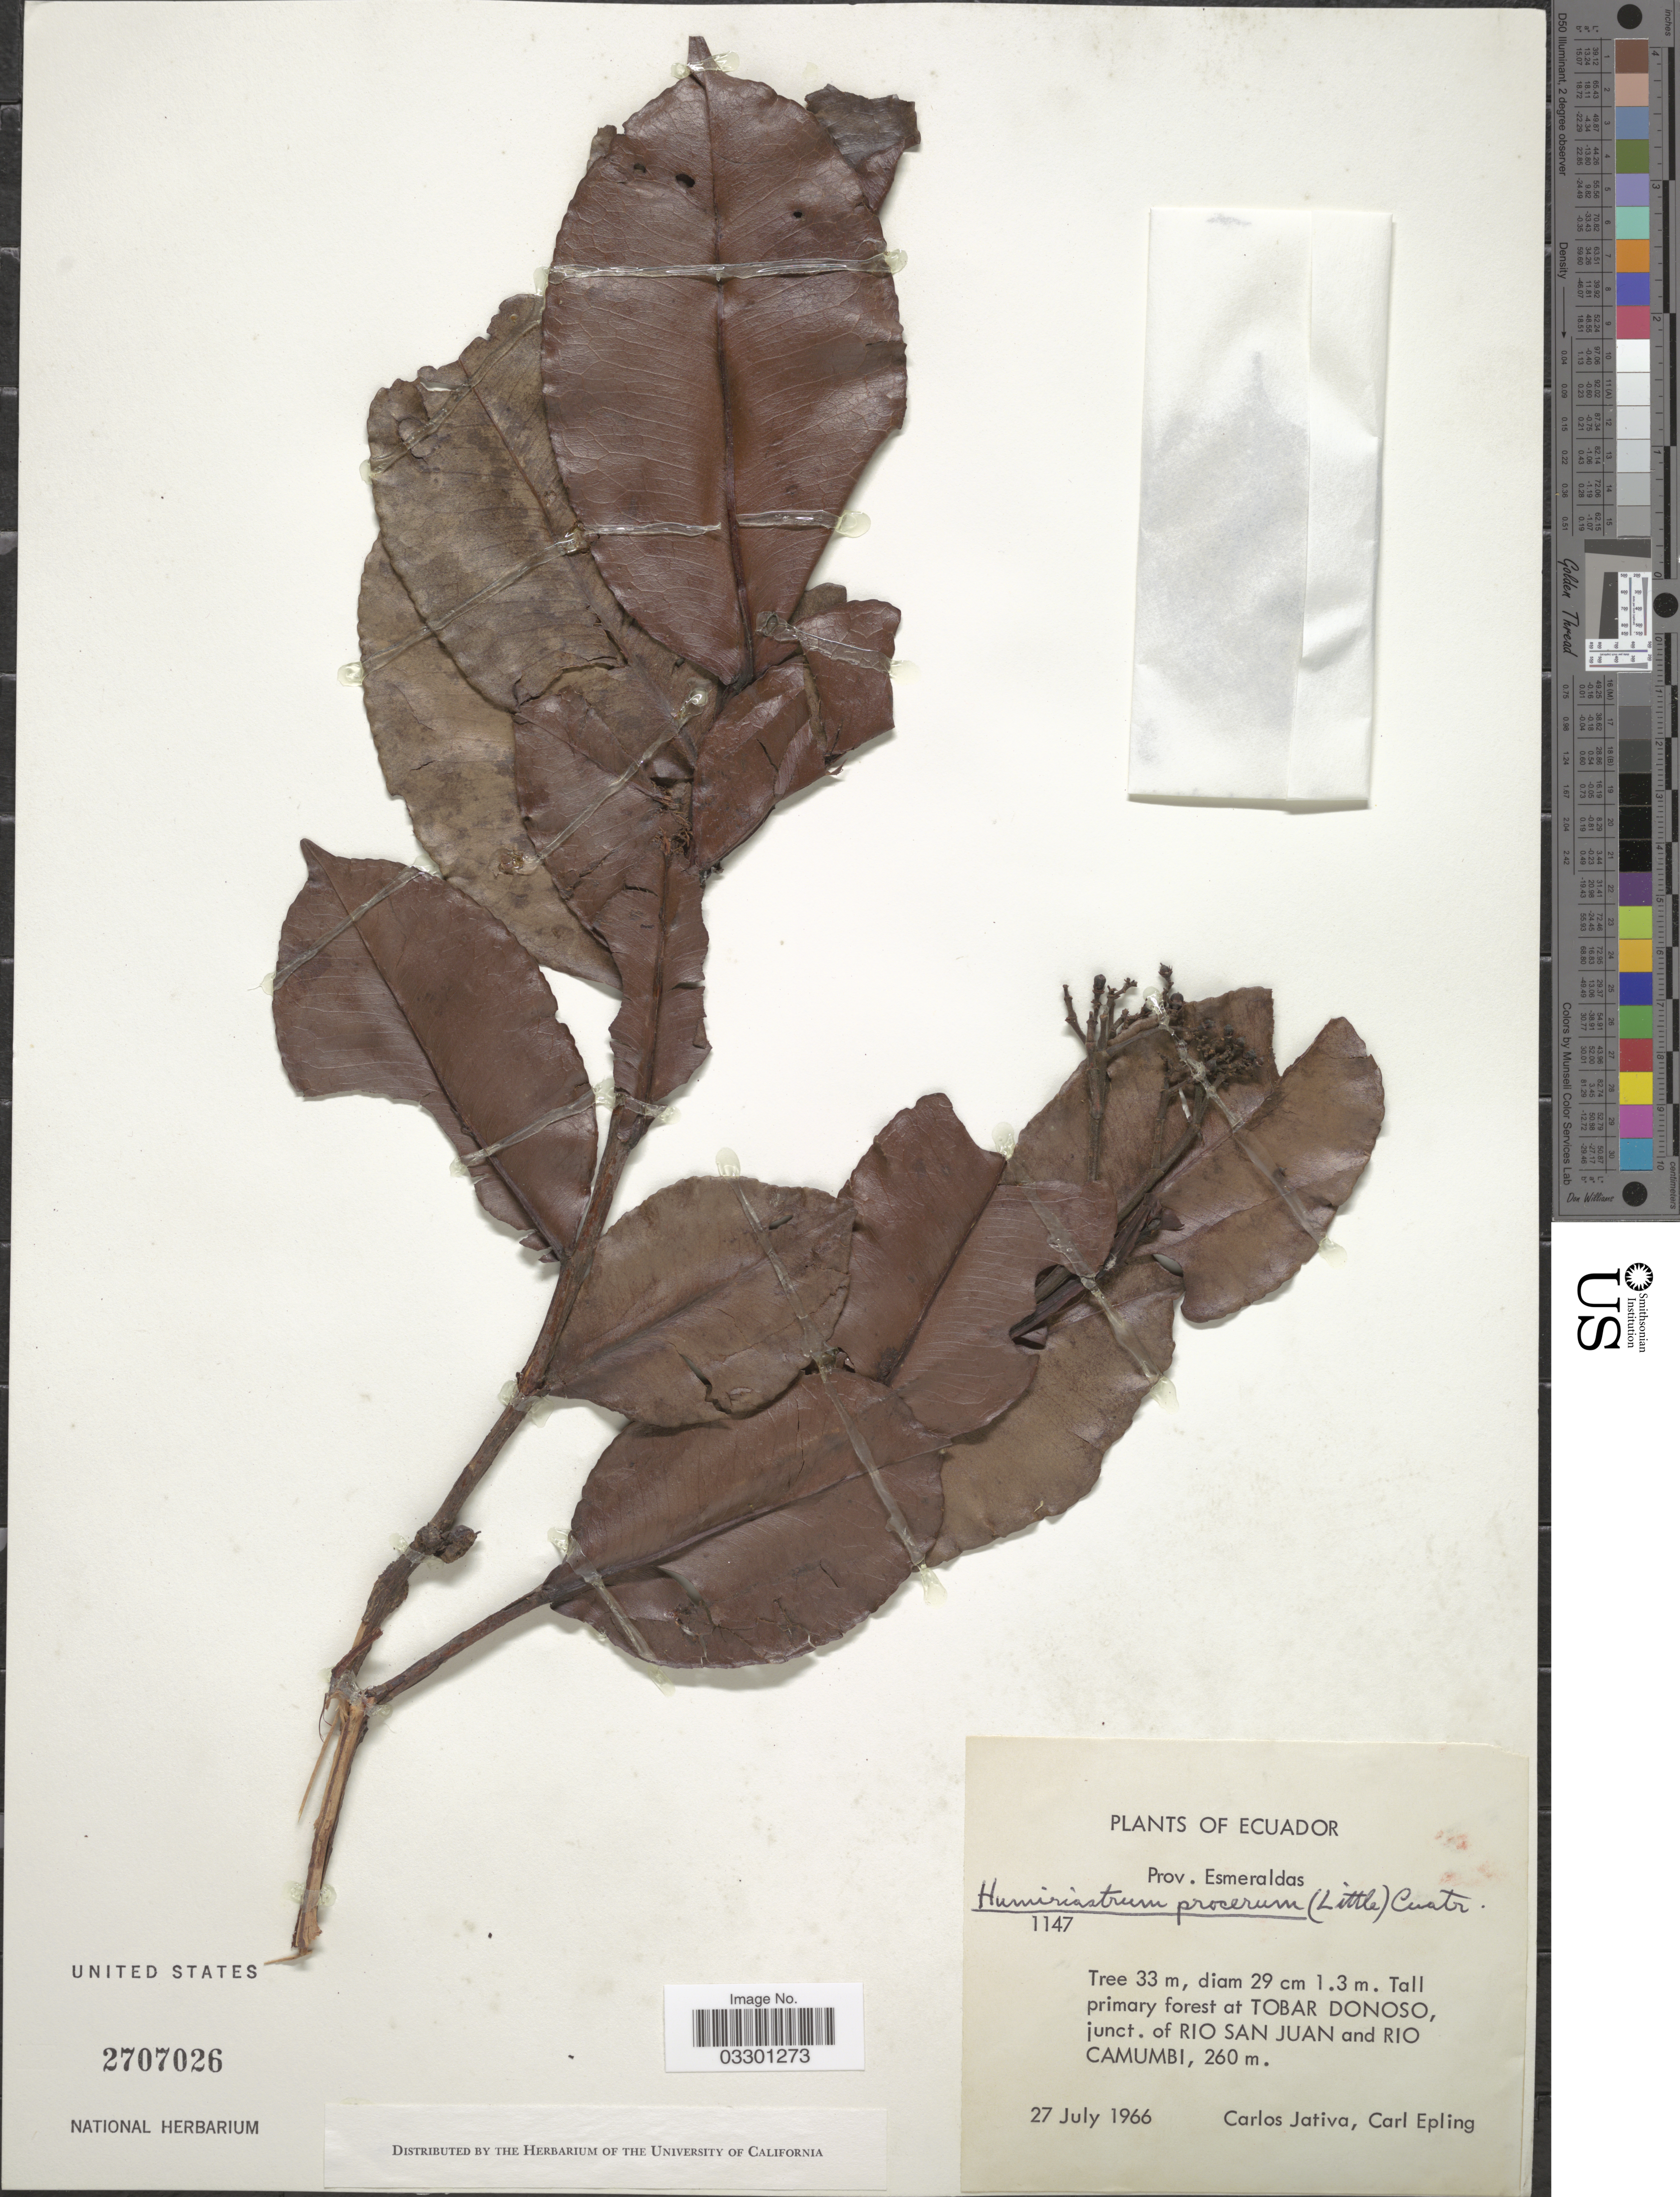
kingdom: Plantae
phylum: Tracheophyta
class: Magnoliopsida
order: Malpighiales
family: Humiriaceae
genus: Humiriastrum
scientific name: Humiriastrum procerum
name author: (Little) Cuatrec.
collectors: C. D. Játiva & C. C. Epling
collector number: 1147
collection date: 1966-07-27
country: Ecuador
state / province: Esmeraldas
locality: Tall primary forest at Tovar Donoso, junct. of Rio San Juan and Rio Camumbi.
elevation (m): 260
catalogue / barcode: US 2707026